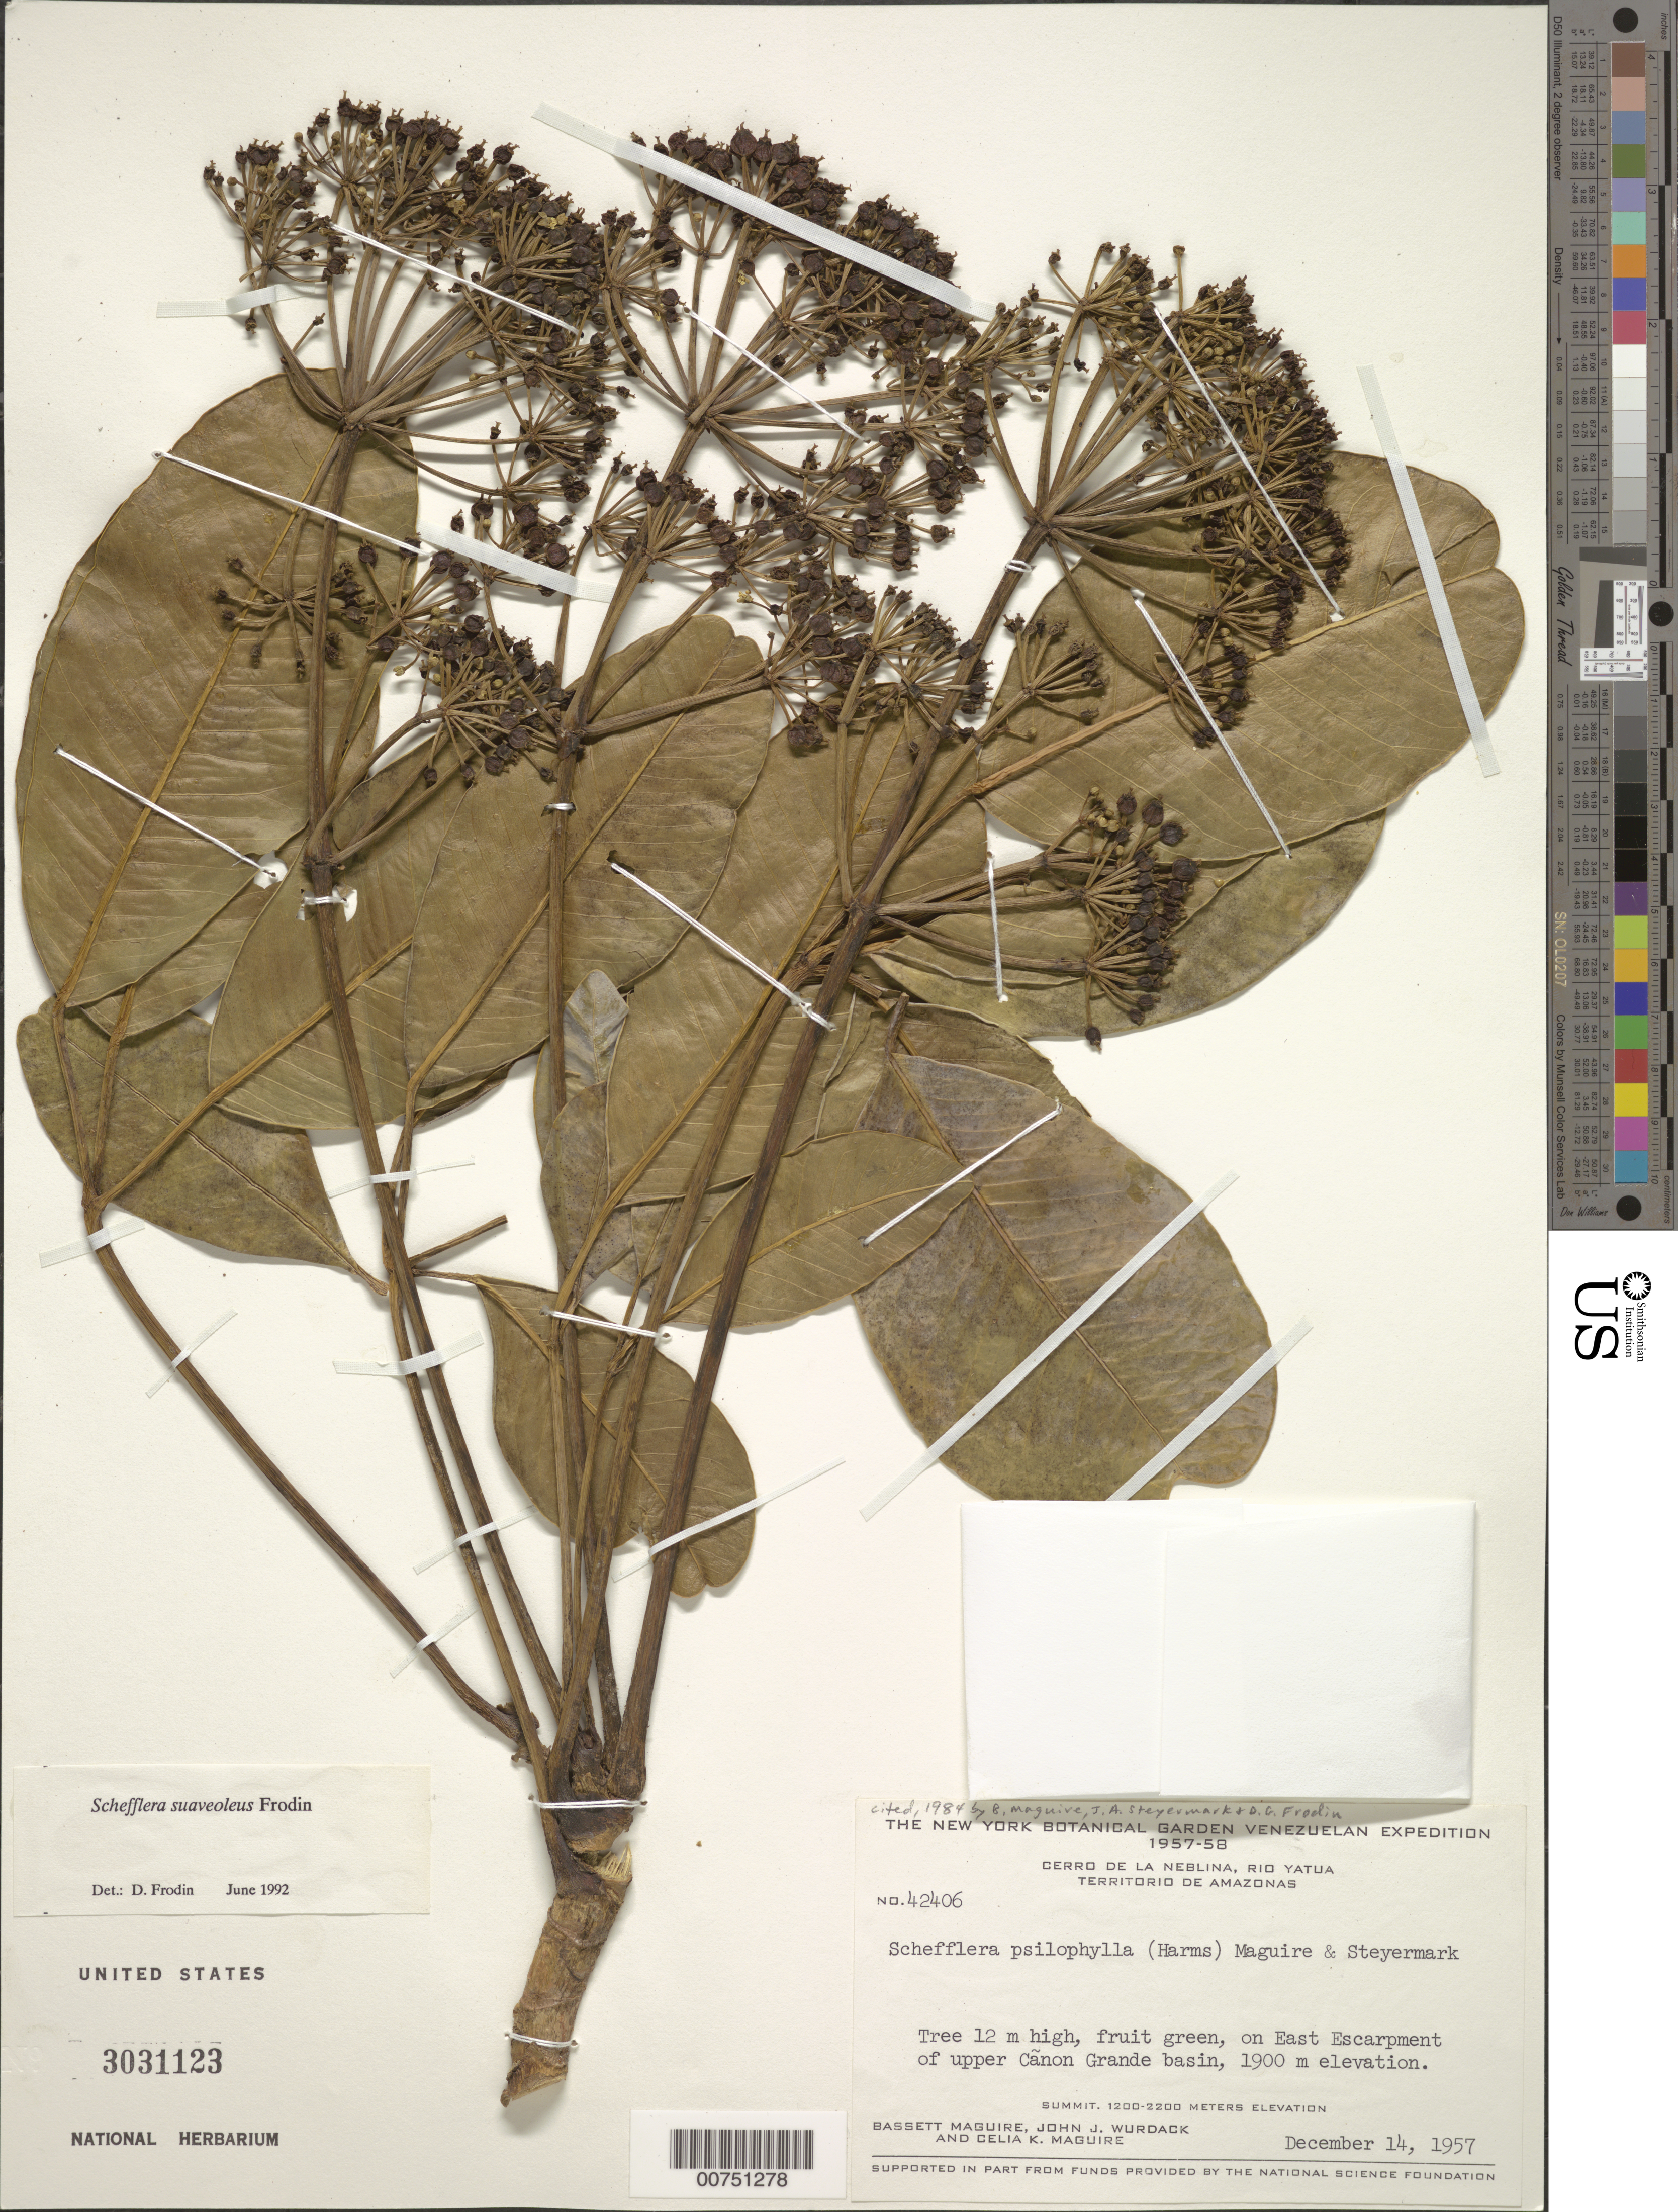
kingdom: Plantae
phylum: Tracheophyta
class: Magnoliopsida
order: Apiales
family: Araliaceae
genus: Schefflera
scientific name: Schefflera suaveolens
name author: Frodin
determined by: Frodin, D. G.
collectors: B. Maguire, J. J. Wurdack & C. K. Maguire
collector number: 42406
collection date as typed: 14-Dec-57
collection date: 1957-12-14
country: Venezuela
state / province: Amazonas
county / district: Río Negro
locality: Cerro de la Neblina, Río Yatua, on E escarpment of upper Caño Grande basin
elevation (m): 1900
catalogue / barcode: US 3031123